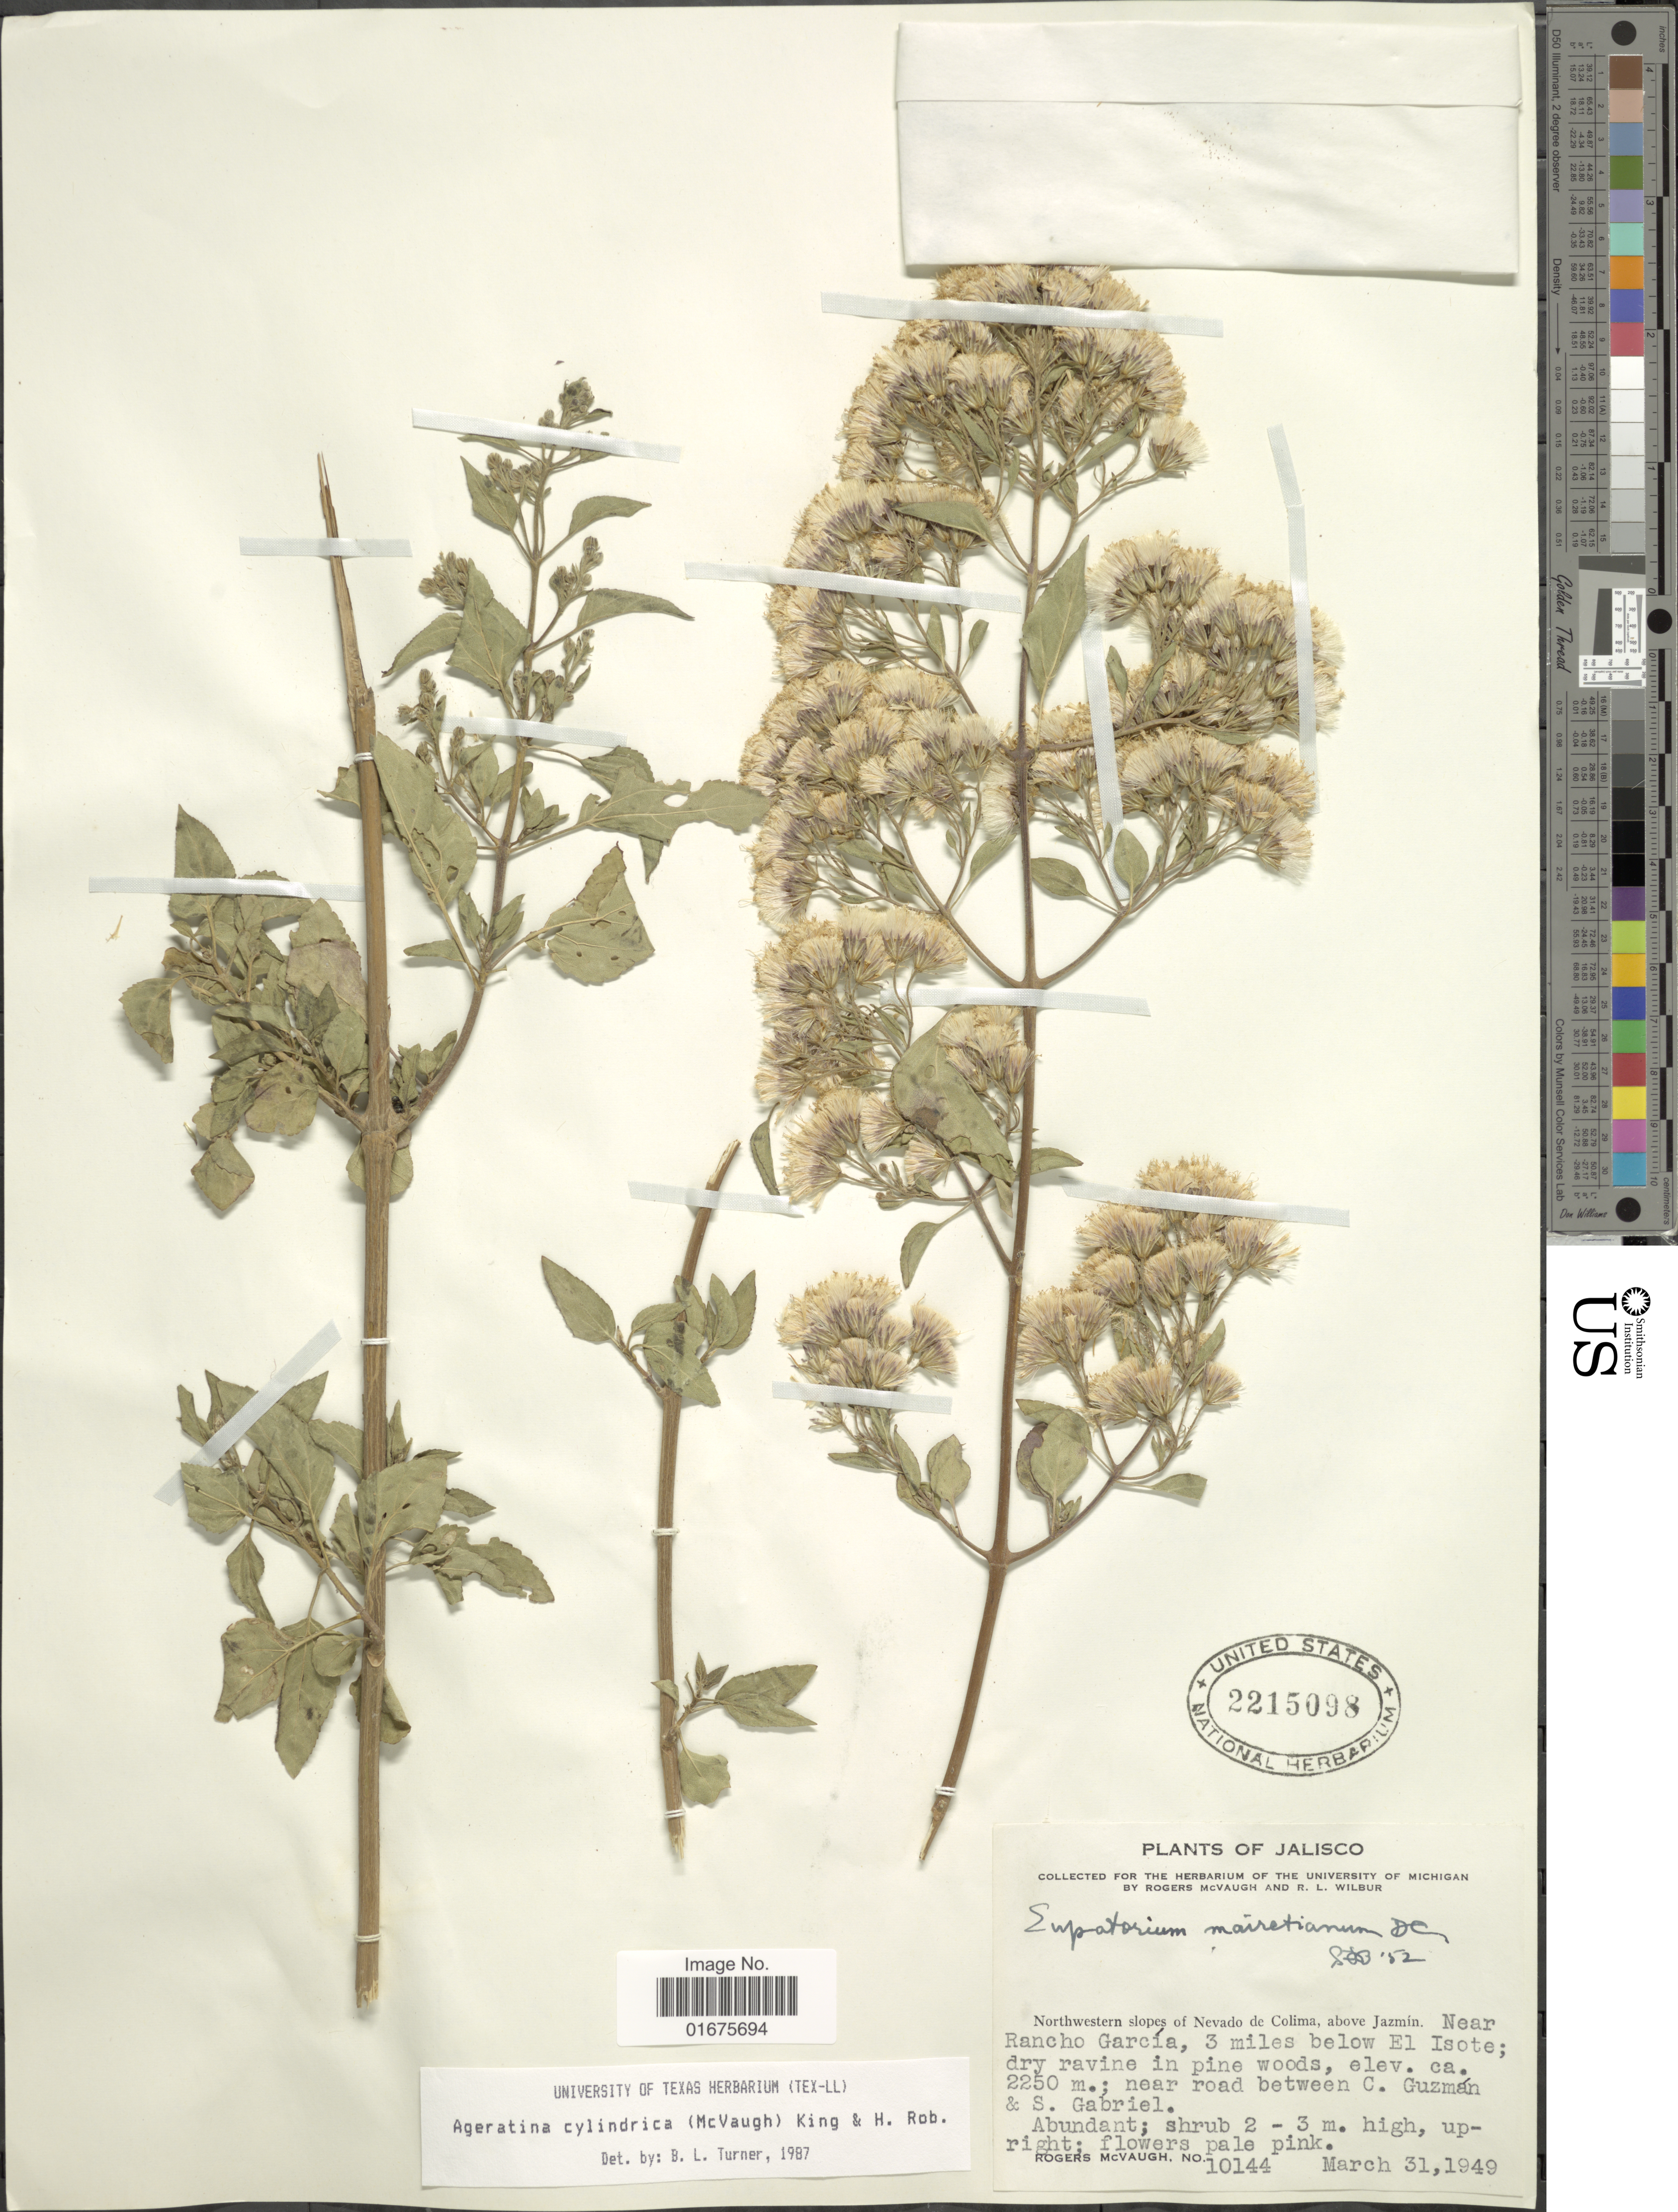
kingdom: Plantae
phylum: Tracheophyta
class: Magnoliopsida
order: Asterales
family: Asteraceae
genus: Ageratina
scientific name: Ageratina cylindrica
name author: (Mc Vaugh) R.M. King & H. Rob.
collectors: R. McVaugh & R. L. Wilbur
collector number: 10144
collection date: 1949-03-31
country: Mexico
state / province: Jalisco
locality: Northwestern slopes of Nevado de Colima, above Jazmin. Near Rancho Garcia, 3 miles below El Isote; dry ravine in pine woods; near road between C. Guzman & S. Gabriel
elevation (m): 2250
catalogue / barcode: US 2215098